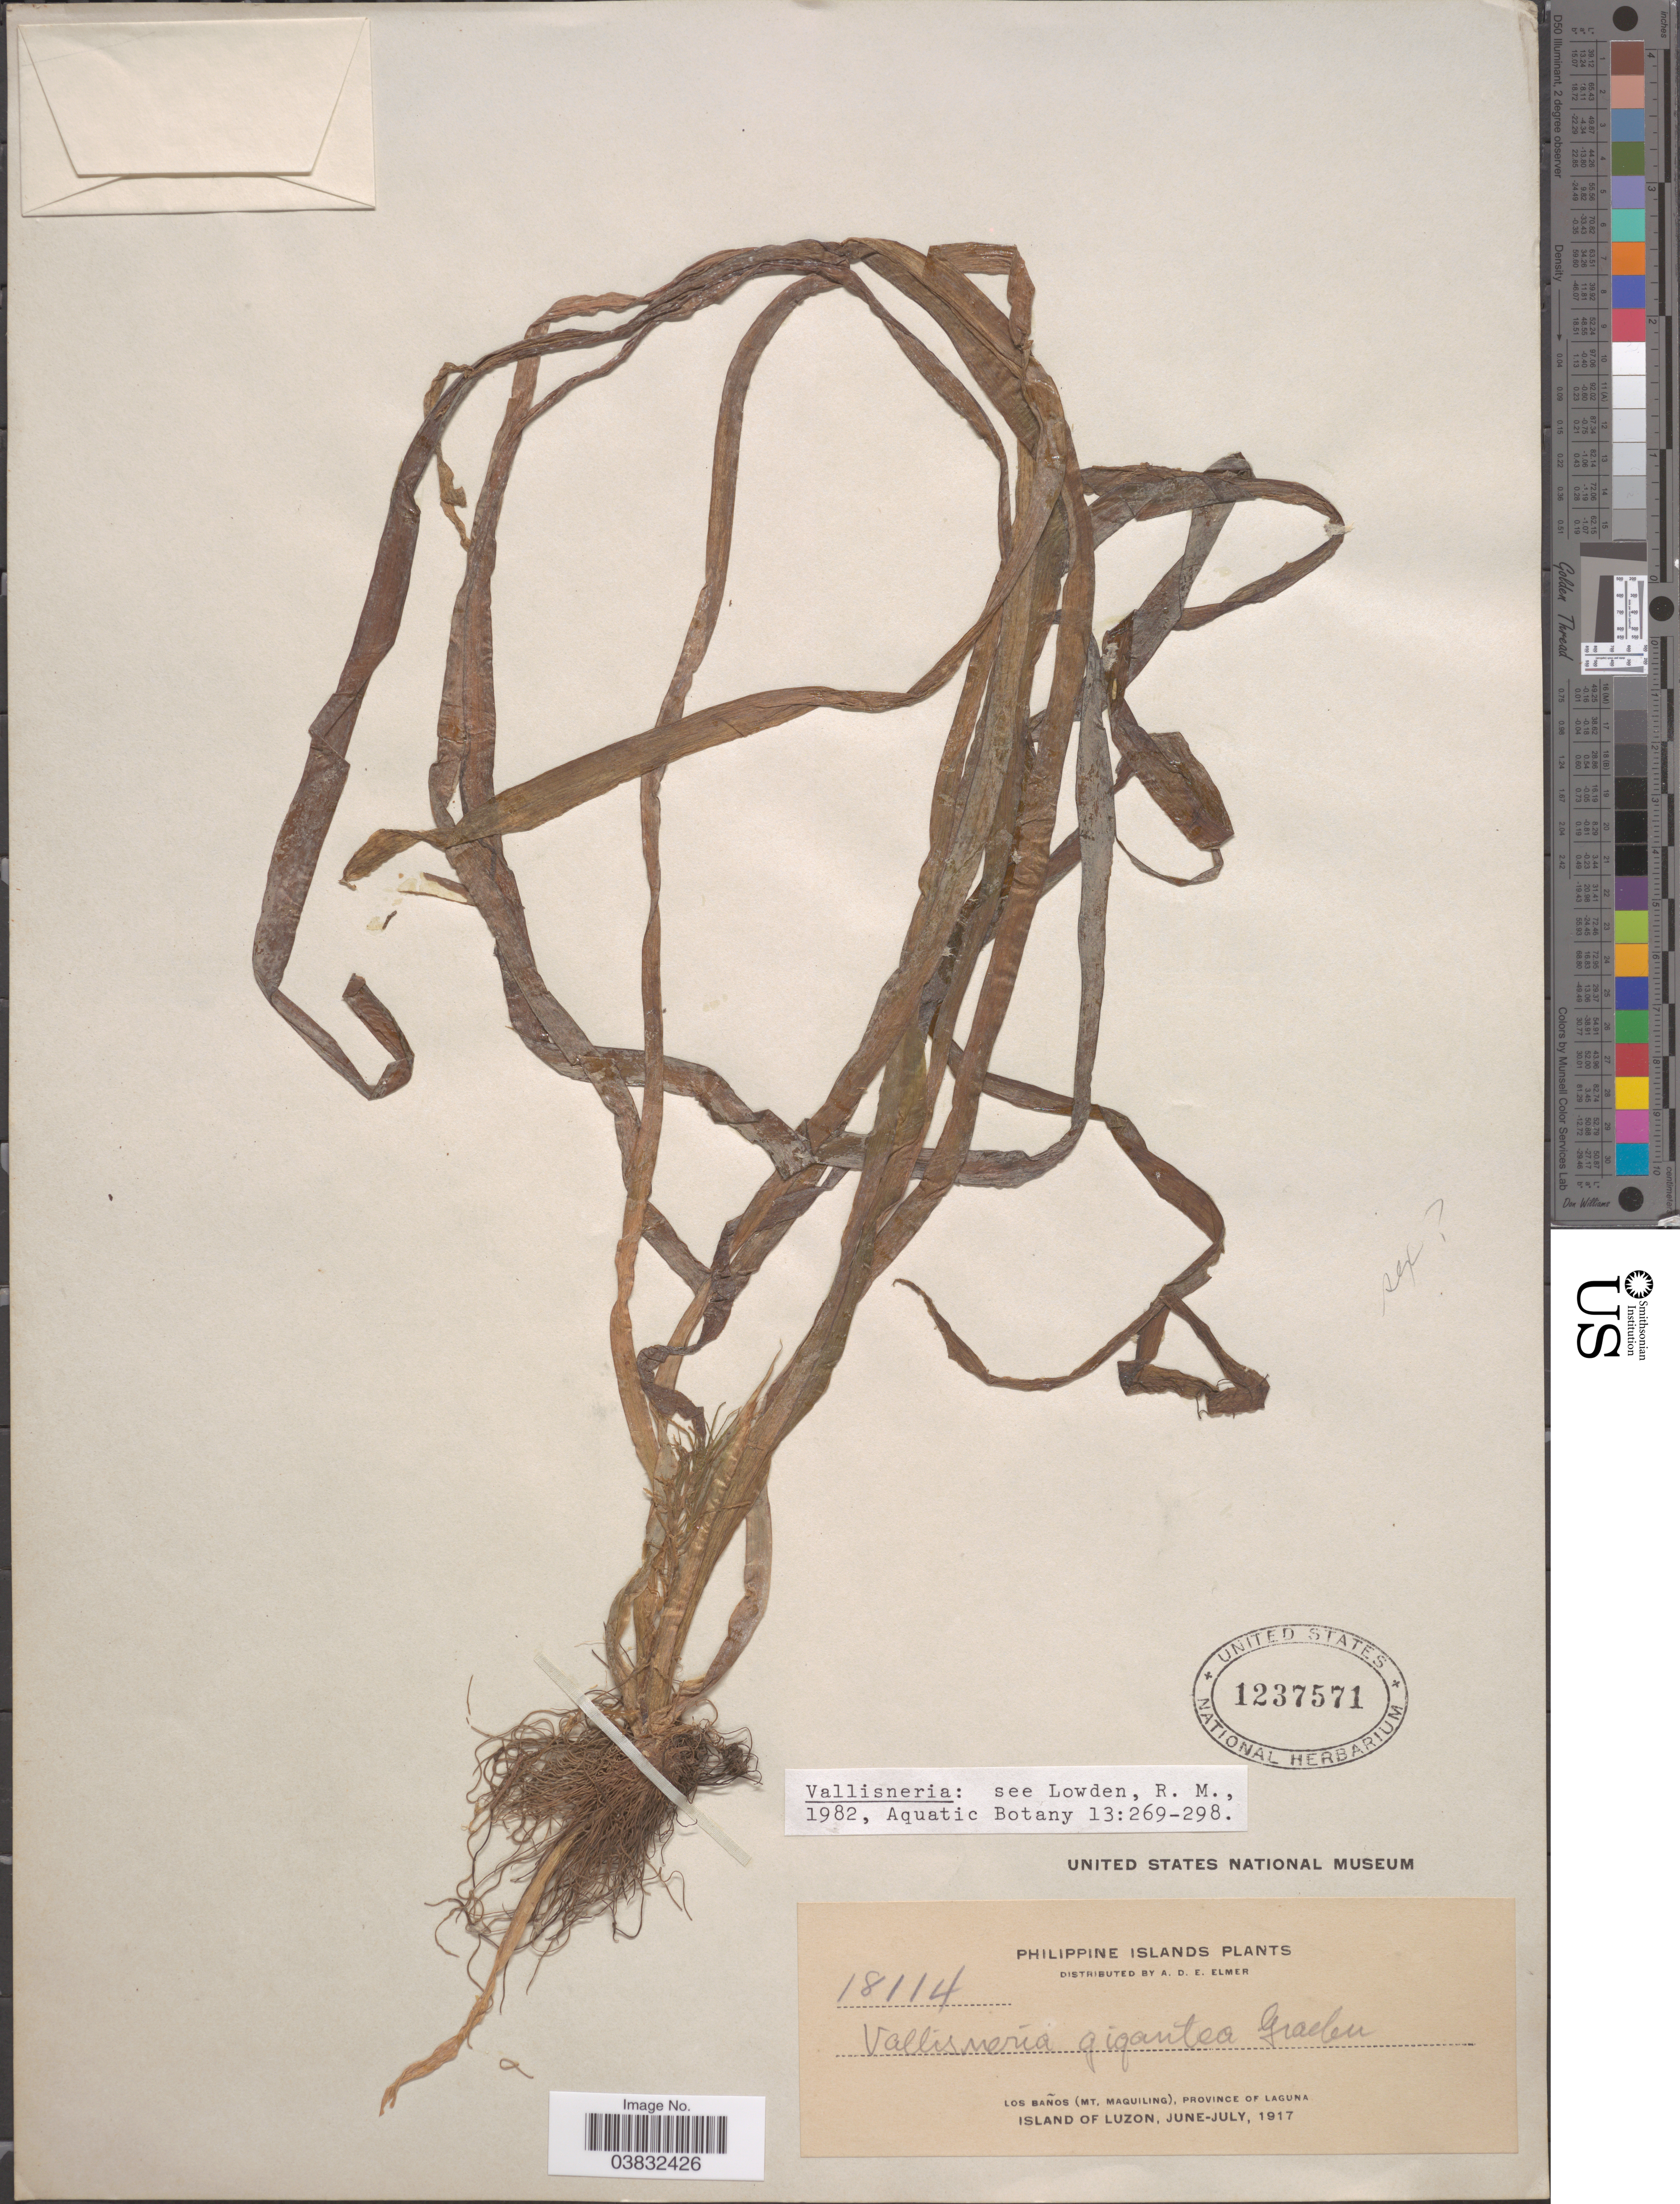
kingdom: Plantae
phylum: Tracheophyta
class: Liliopsida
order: Alismatales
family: Hydrocharitaceae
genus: Vallisneria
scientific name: Vallisneria sp.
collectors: A. D. E. Elmer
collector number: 18114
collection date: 1917-06/1917-07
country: Philippines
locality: Philippine Islands. Los Baños (Mt. Maquilig), Province of Laguna. Island of Luzon.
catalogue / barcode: US 1237571